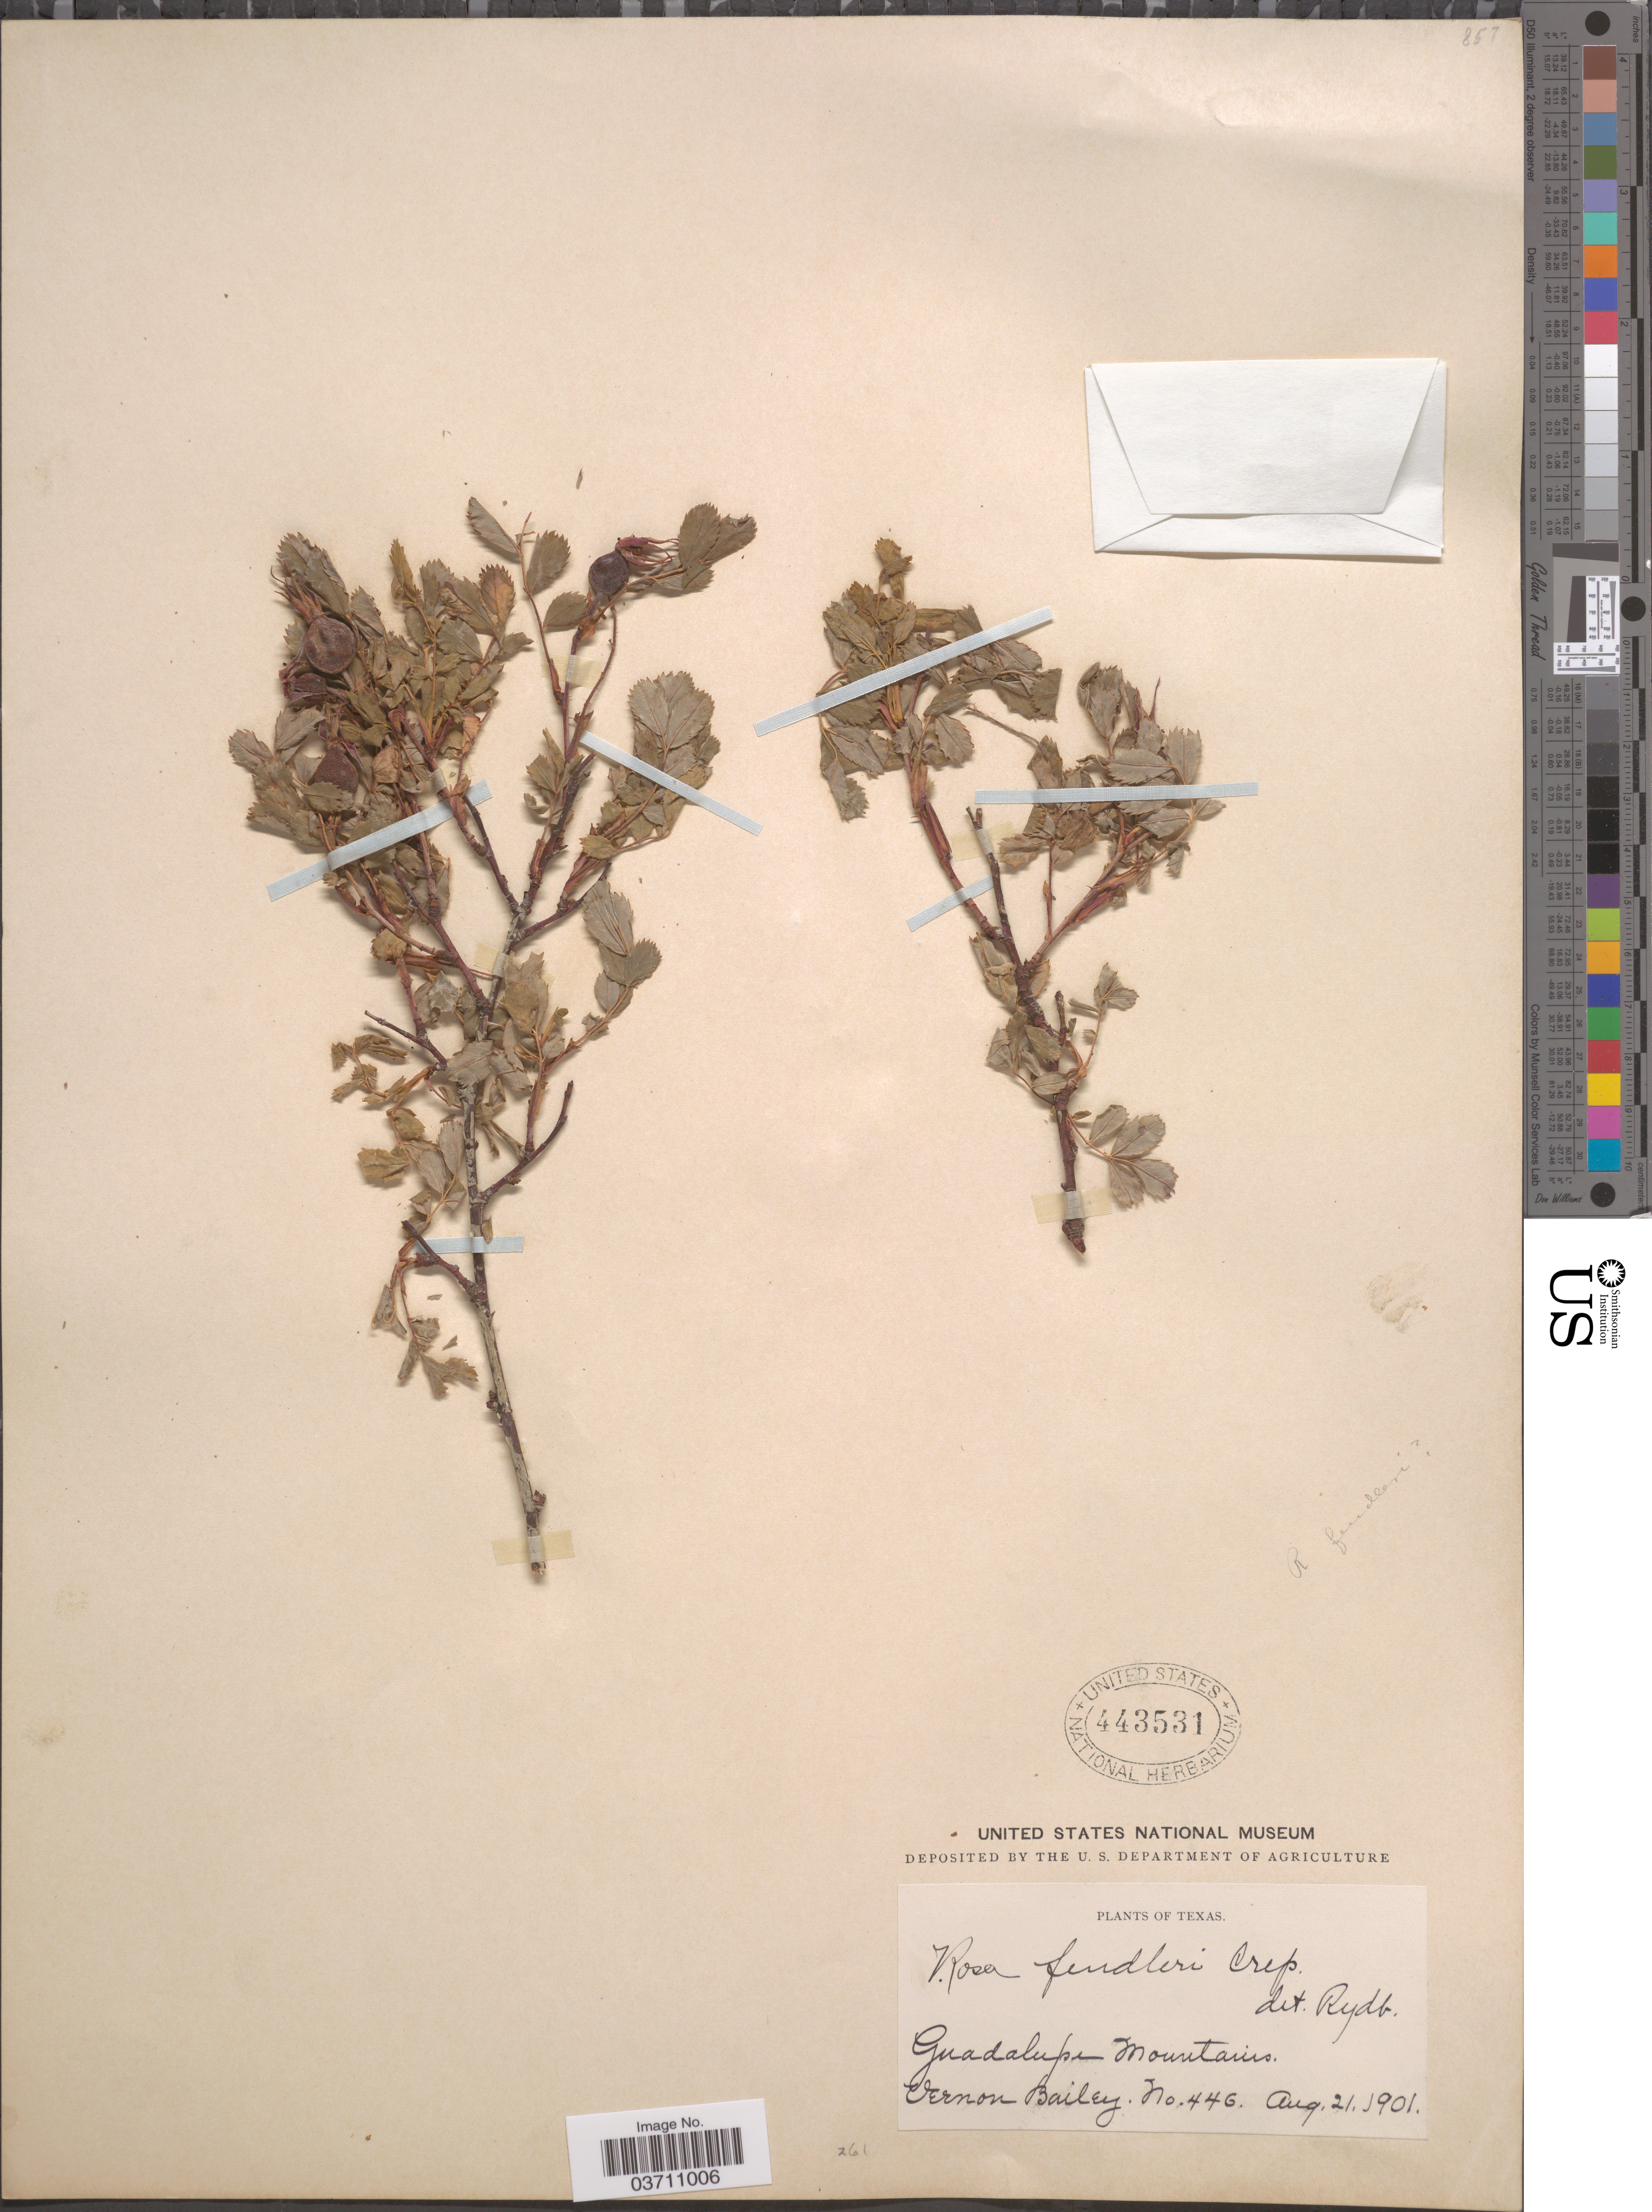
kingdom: Plantae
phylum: Tracheophyta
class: Magnoliopsida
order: Rosales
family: Rosaceae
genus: Rosa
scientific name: Rosa fendleri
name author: Crép.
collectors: V. O. Bailey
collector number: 446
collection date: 1901-08-21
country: United States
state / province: Texas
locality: Guadalupe Mountains.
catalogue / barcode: US 443531